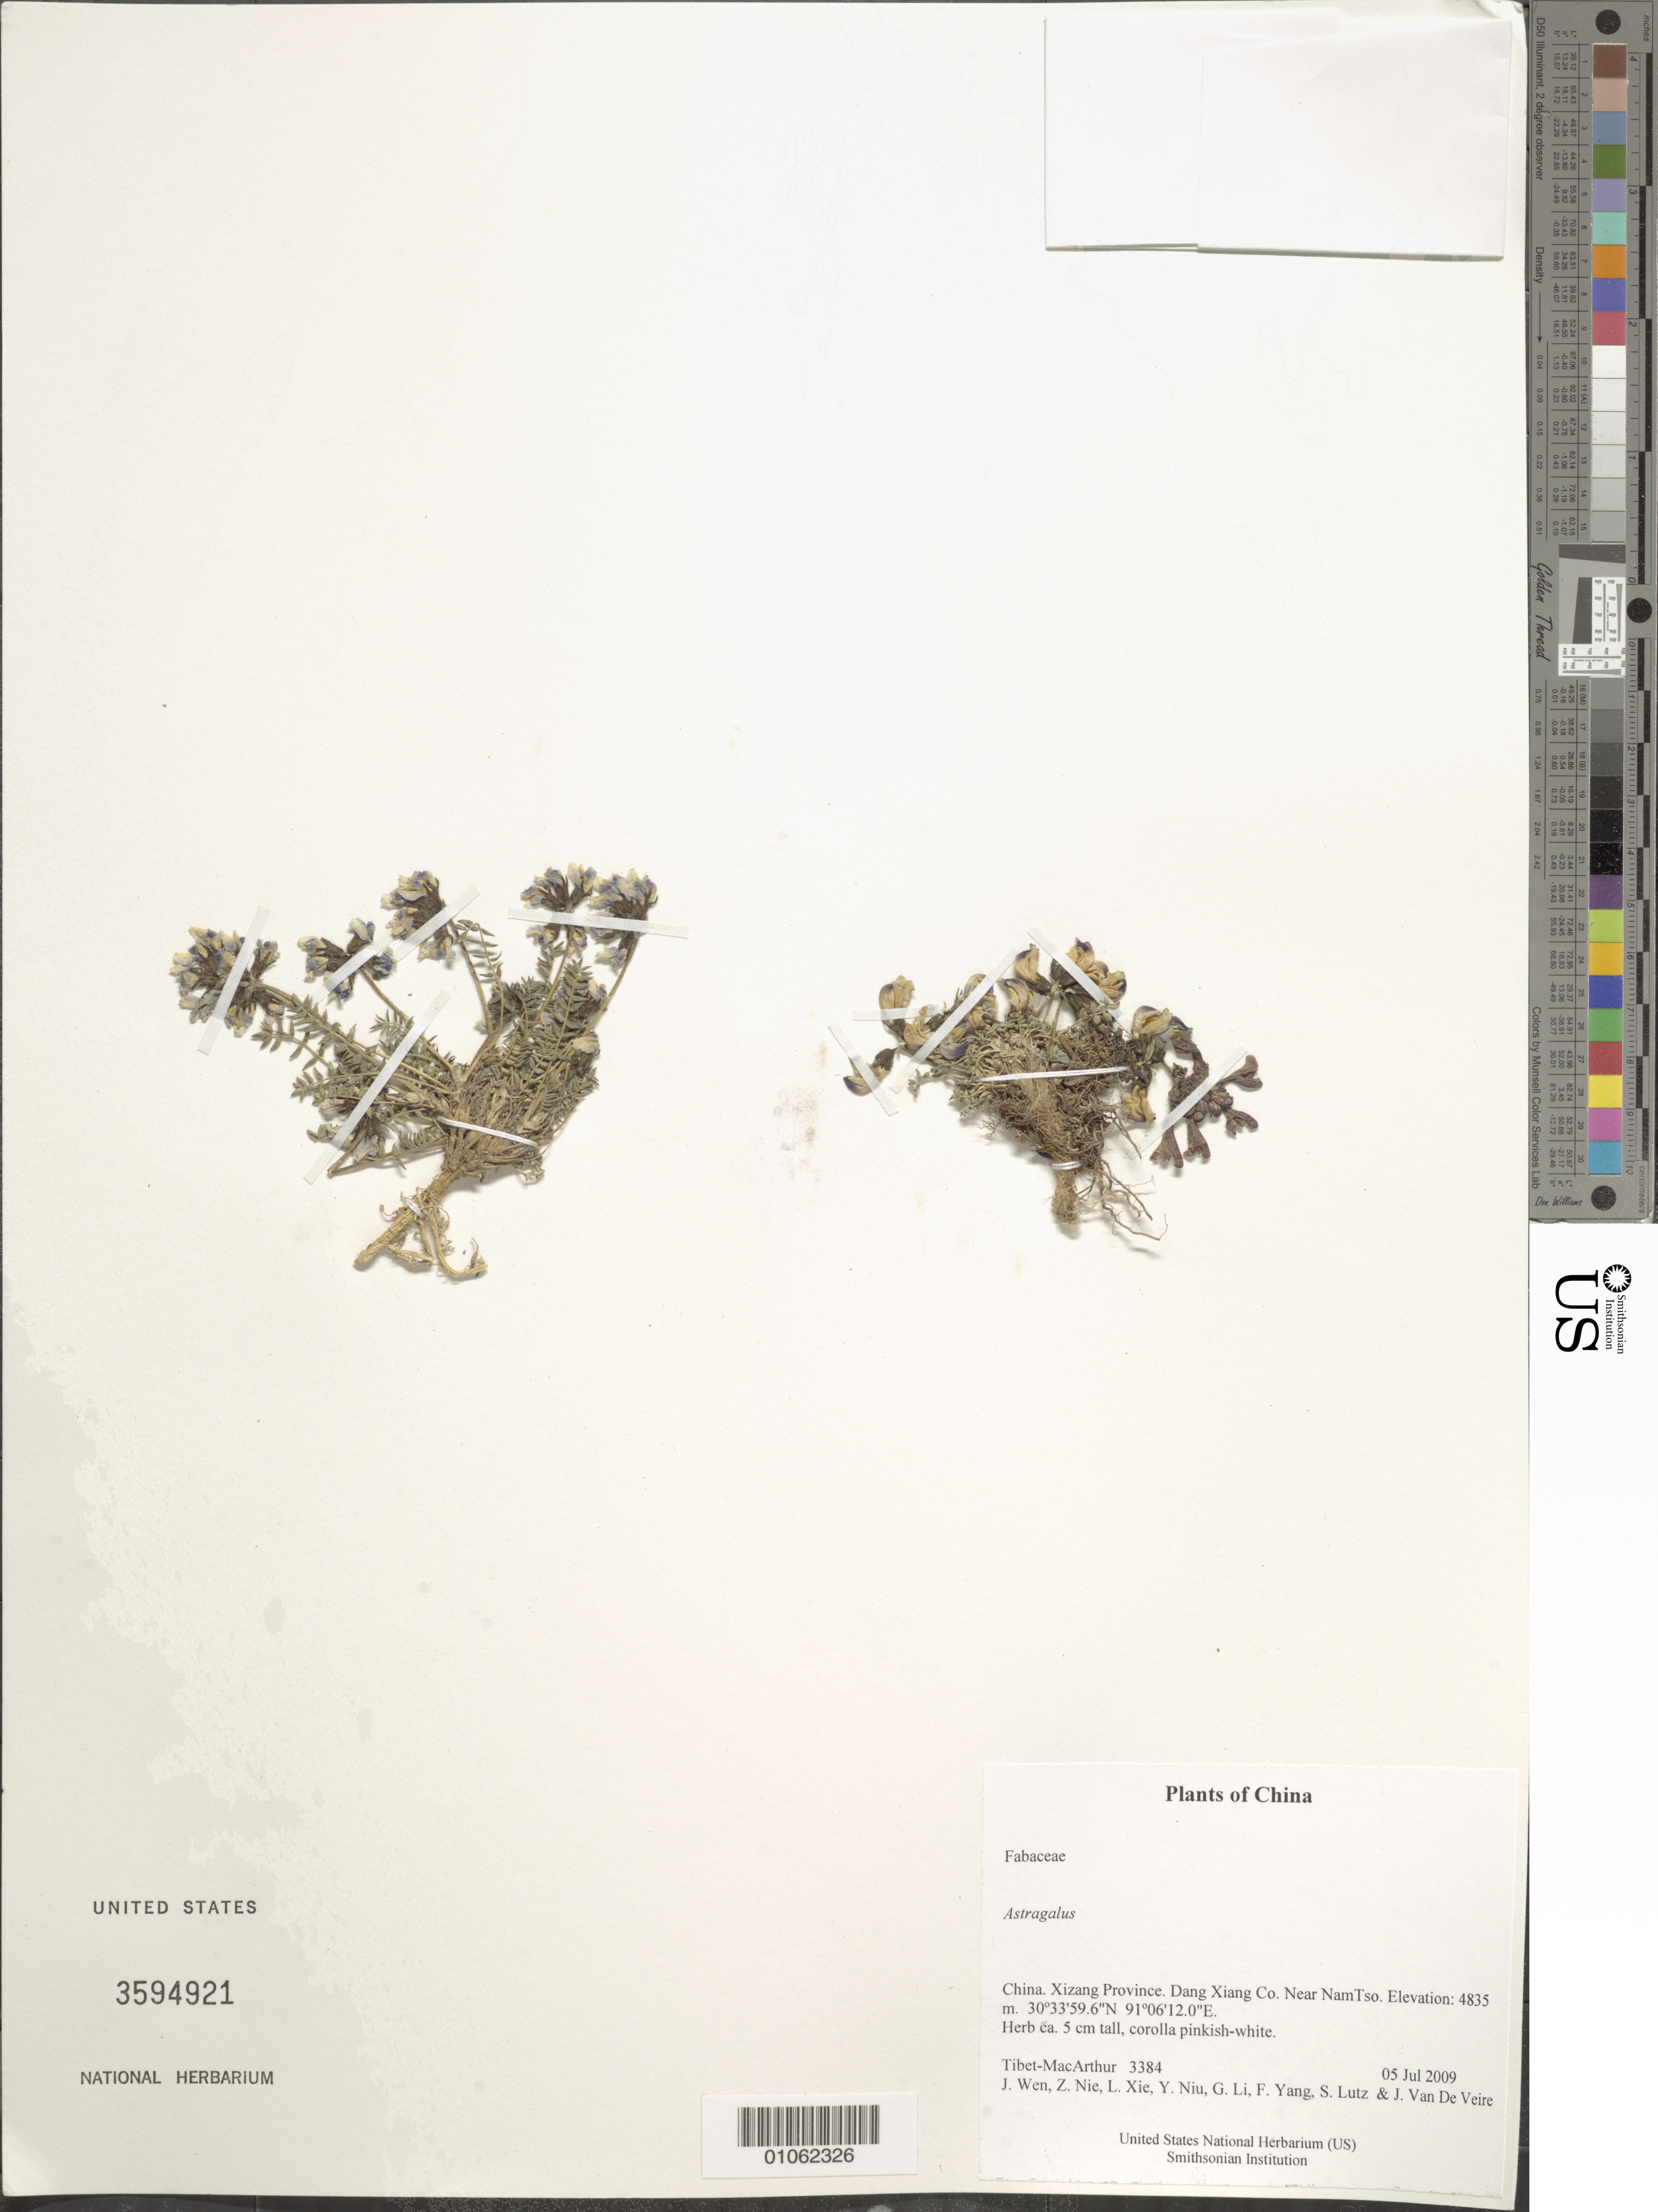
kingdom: Plantae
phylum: Tracheophyta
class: Magnoliopsida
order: Fabales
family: Fabaceae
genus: Astragalus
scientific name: Astragalus sp.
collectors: Tibet-MacArthur, J. Wen, Z. Nie, L. Xie, Y. Niu, G. Li, F. Yang, S. Lutz & J. Van De Veire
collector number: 3384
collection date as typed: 05 Jul 2009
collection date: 2009-07-05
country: China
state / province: Xizang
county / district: Dang Xiang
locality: Near NamTso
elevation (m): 4835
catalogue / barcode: US 3594921